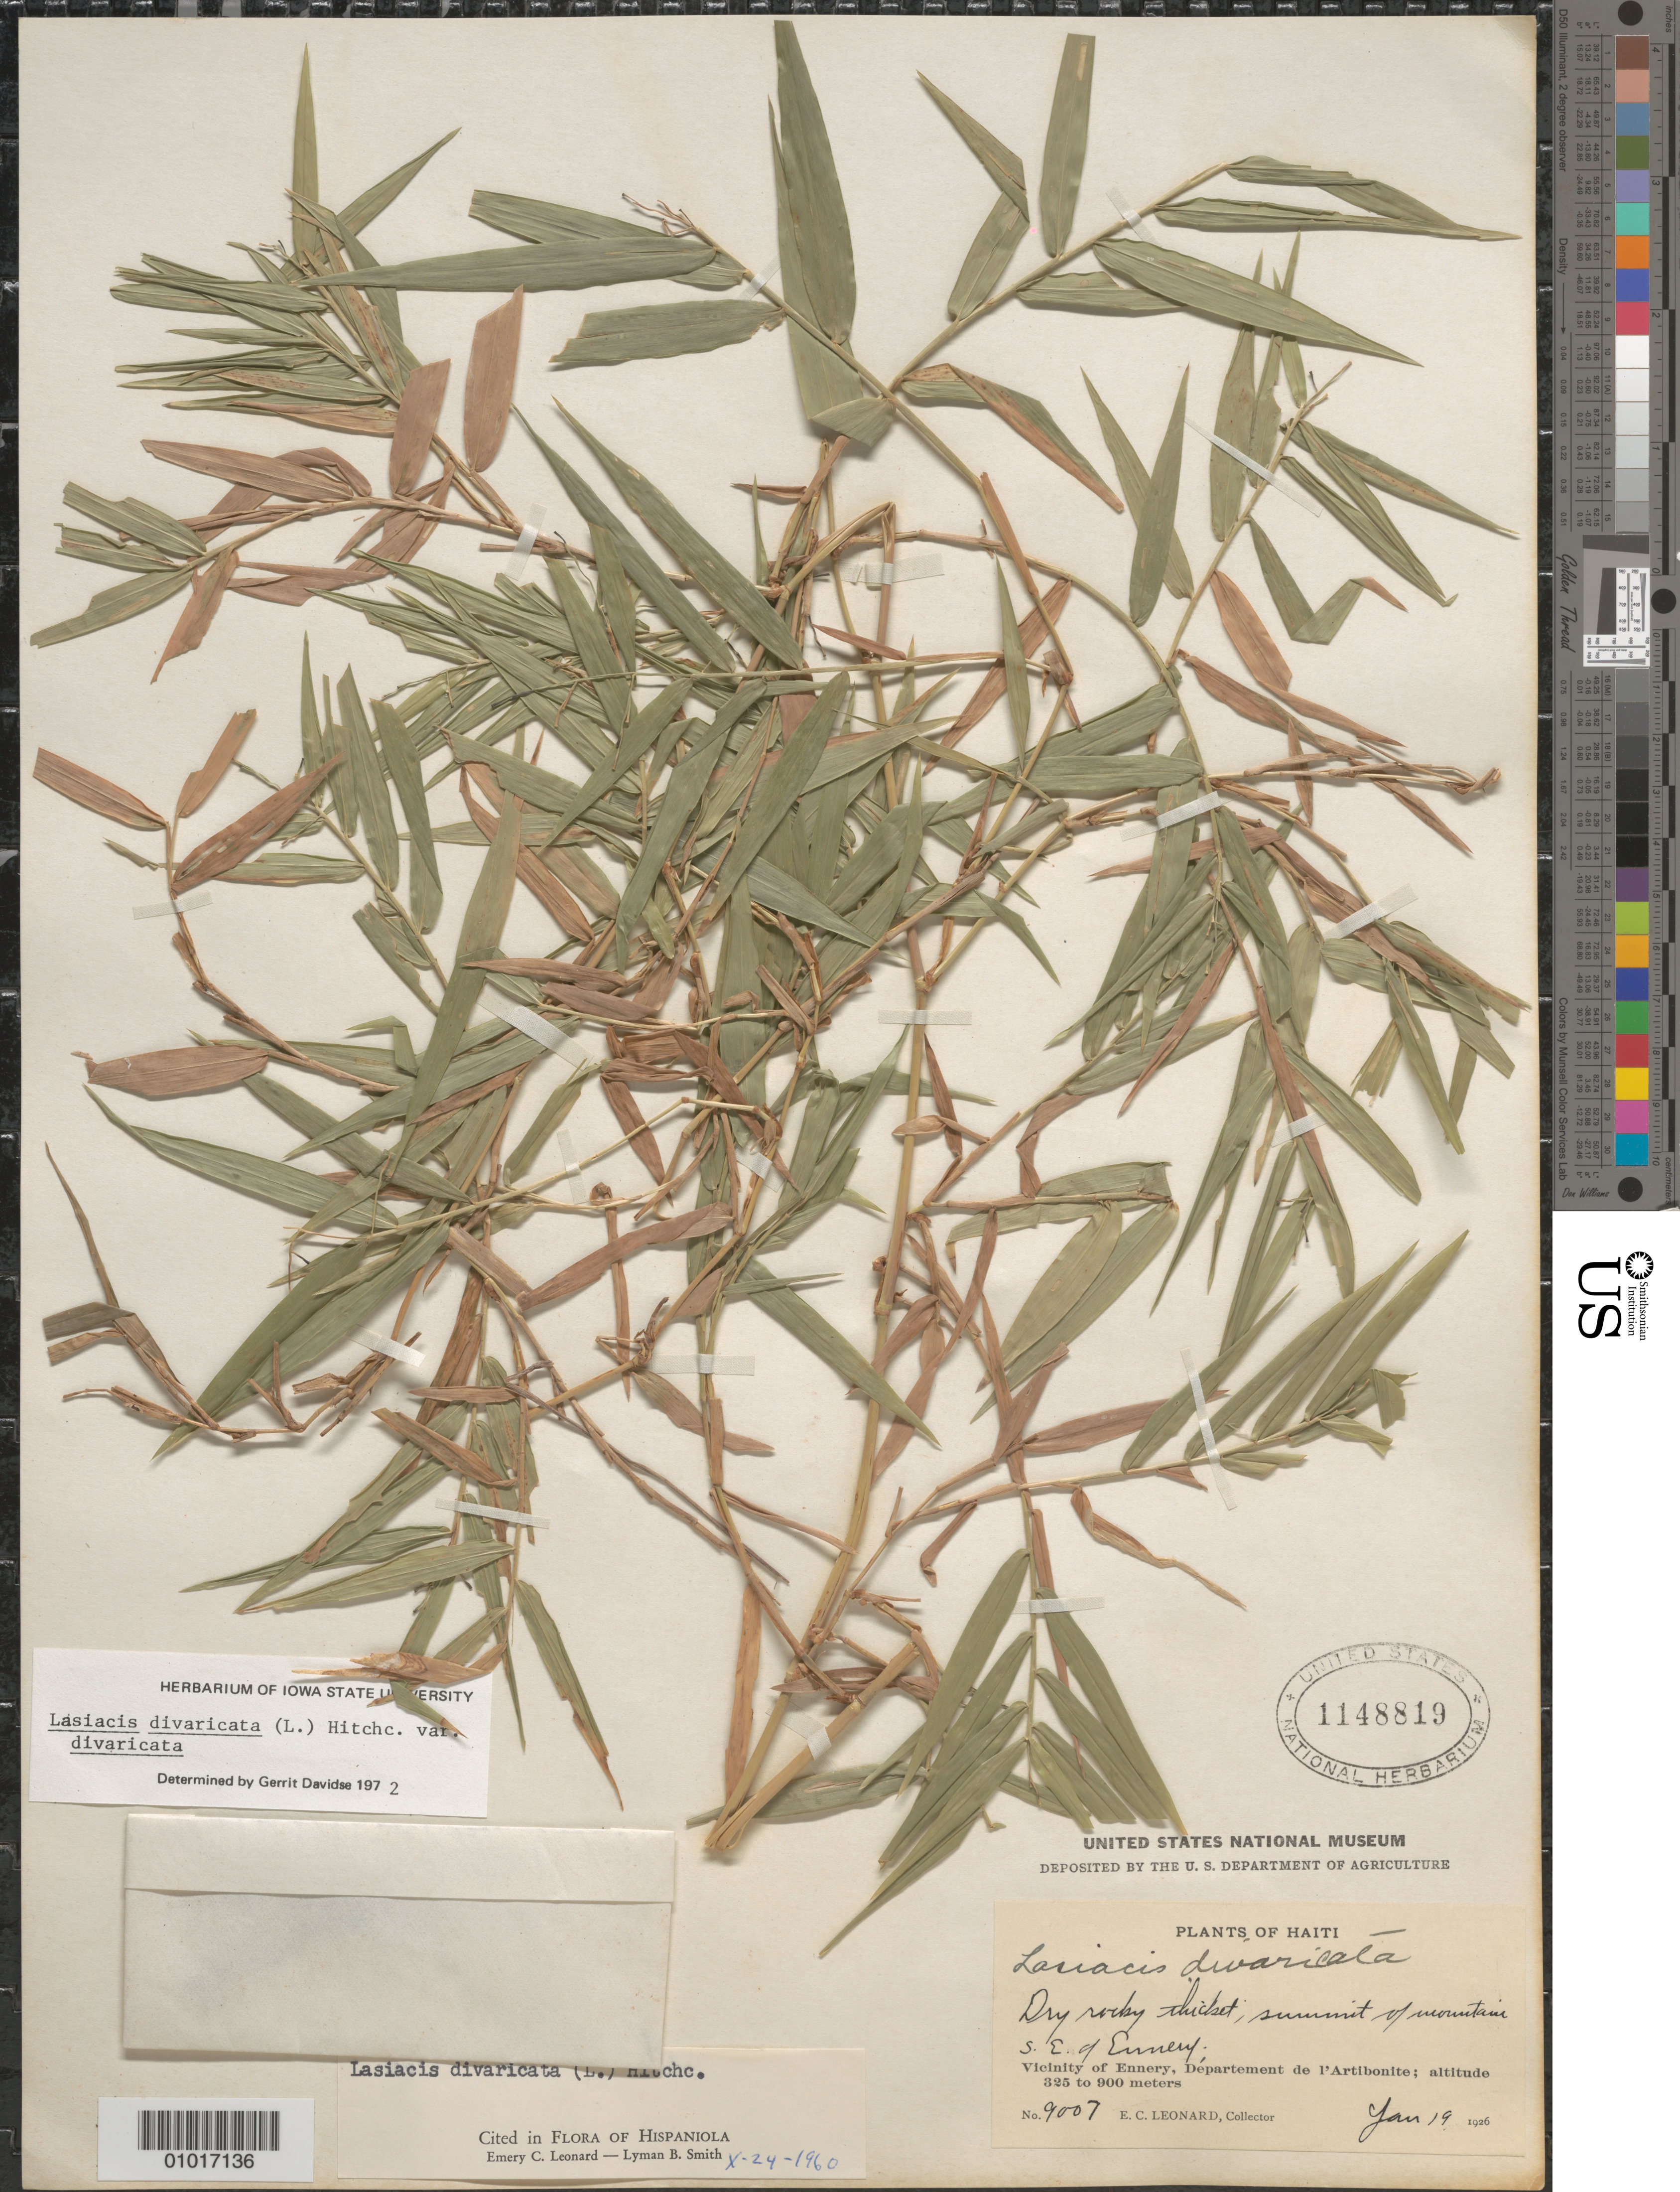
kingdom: Plantae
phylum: Tracheophyta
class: Liliopsida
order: Poales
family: Poaceae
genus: Lasiacis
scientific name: Lasiacis divaricata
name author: (L.) Hitchc.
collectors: E. C. Leonard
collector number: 9007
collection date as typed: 19 Jan 1926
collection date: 1926-01-19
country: Haiti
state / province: Artibonite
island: Hispaniola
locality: Vicinity of Ennery, Department de I'Artibonite;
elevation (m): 325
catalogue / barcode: US 1148819